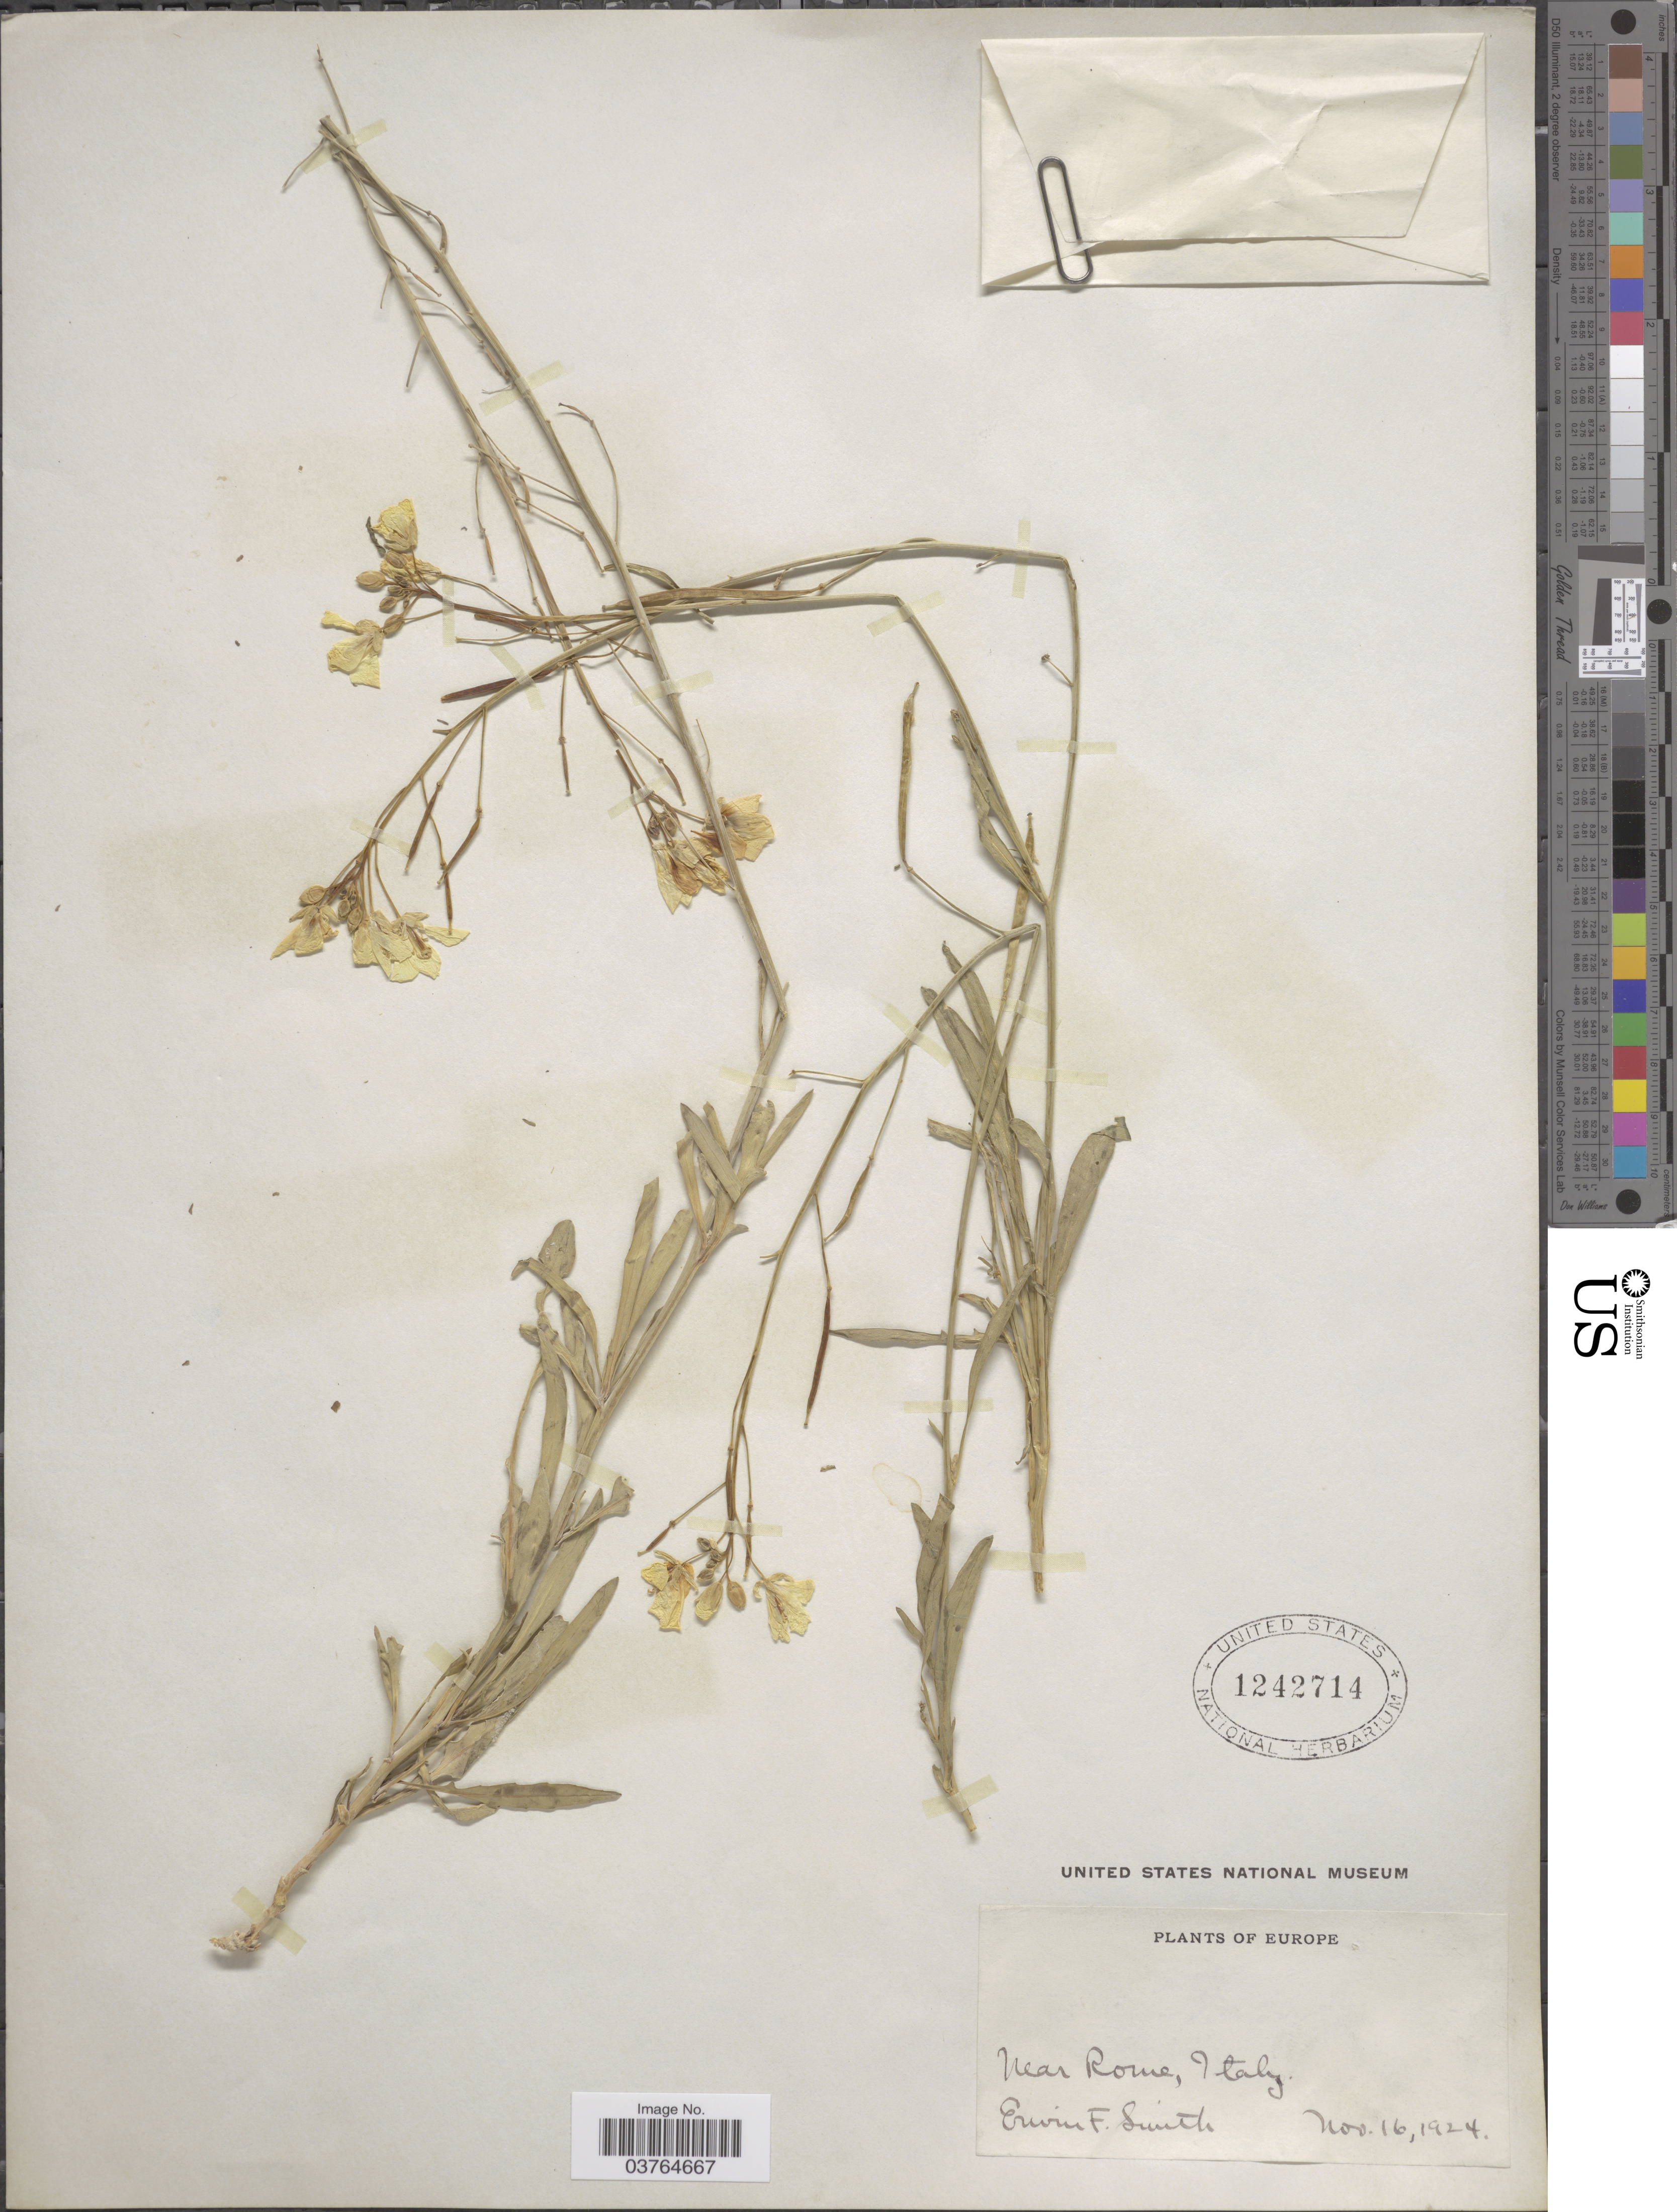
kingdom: Plantae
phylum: Tracheophyta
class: Magnoliopsida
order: Brassicales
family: Brassicaceae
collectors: E. F. Smith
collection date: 1924-11-16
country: Italy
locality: Near Rome.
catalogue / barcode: US 1242714